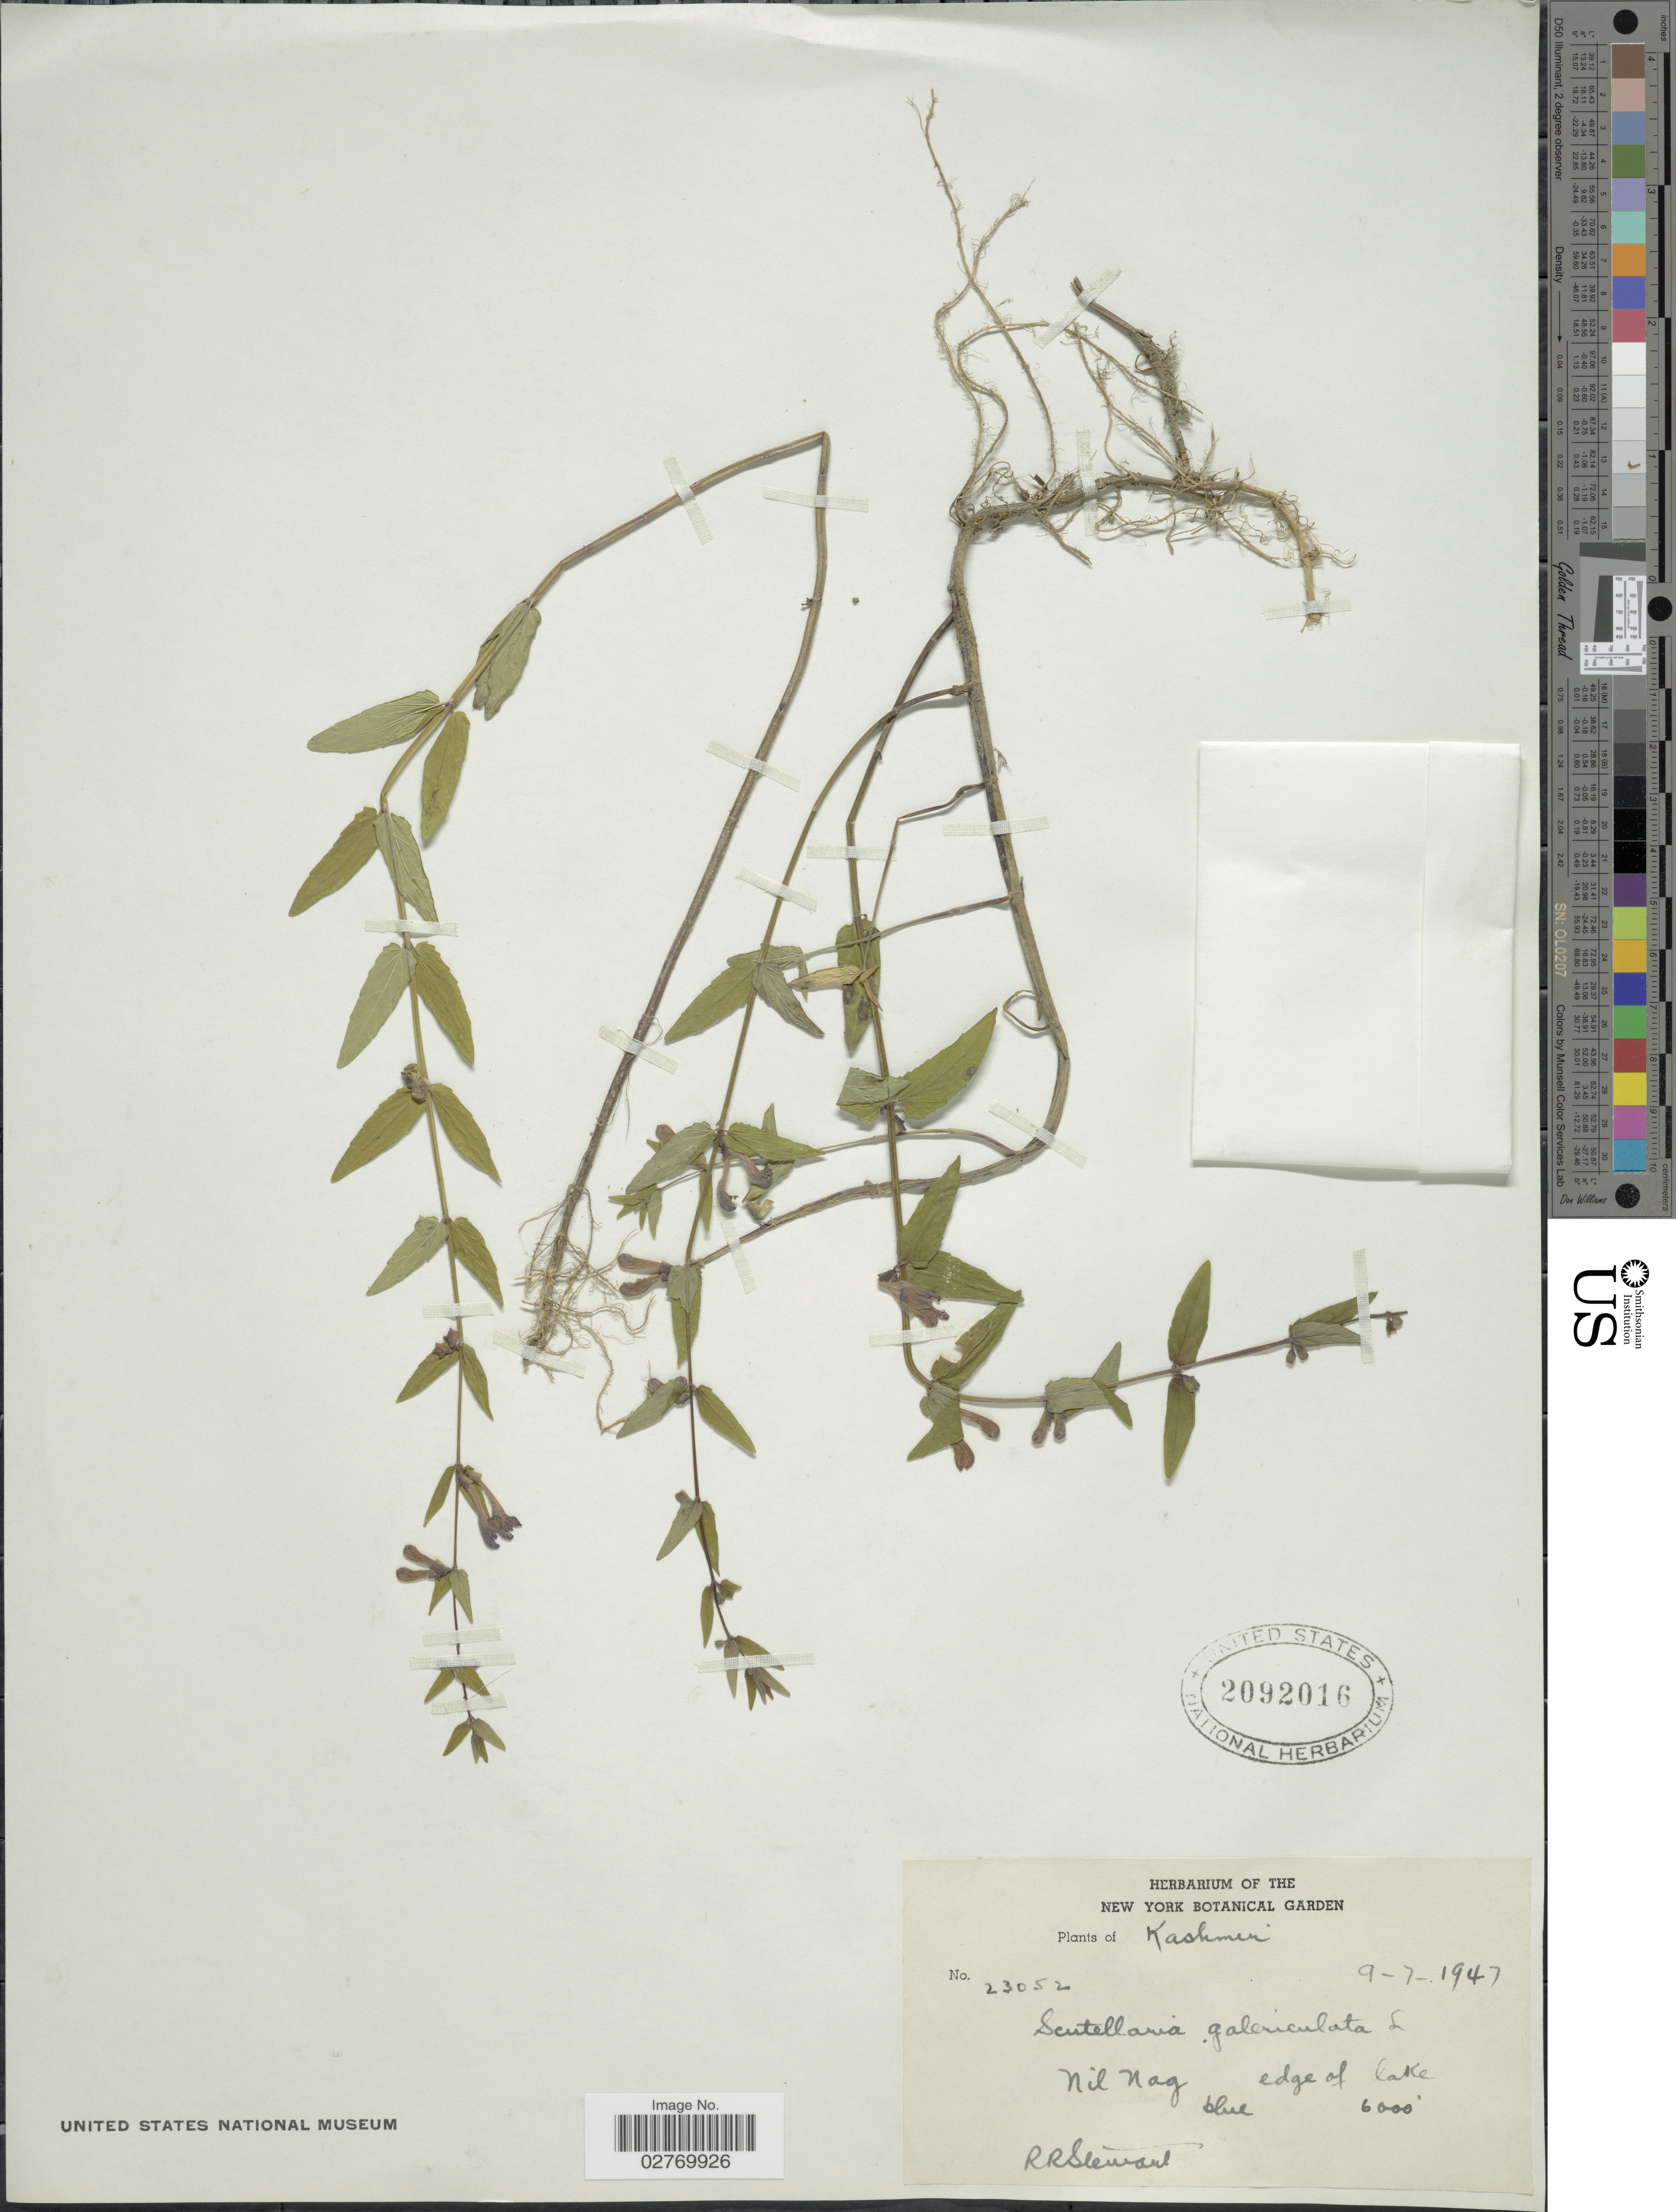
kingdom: Plantae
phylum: Tracheophyta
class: Magnoliopsida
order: Lamiales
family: Lamiaceae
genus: Scutellaria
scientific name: Scutellaria galericulata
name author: L.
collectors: R. R. Stewart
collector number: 23052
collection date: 1947-07-09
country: India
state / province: Jammu and Kashmir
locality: Kashmir. Nil Nag edge of lake.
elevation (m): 1829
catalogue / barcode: US 2092016